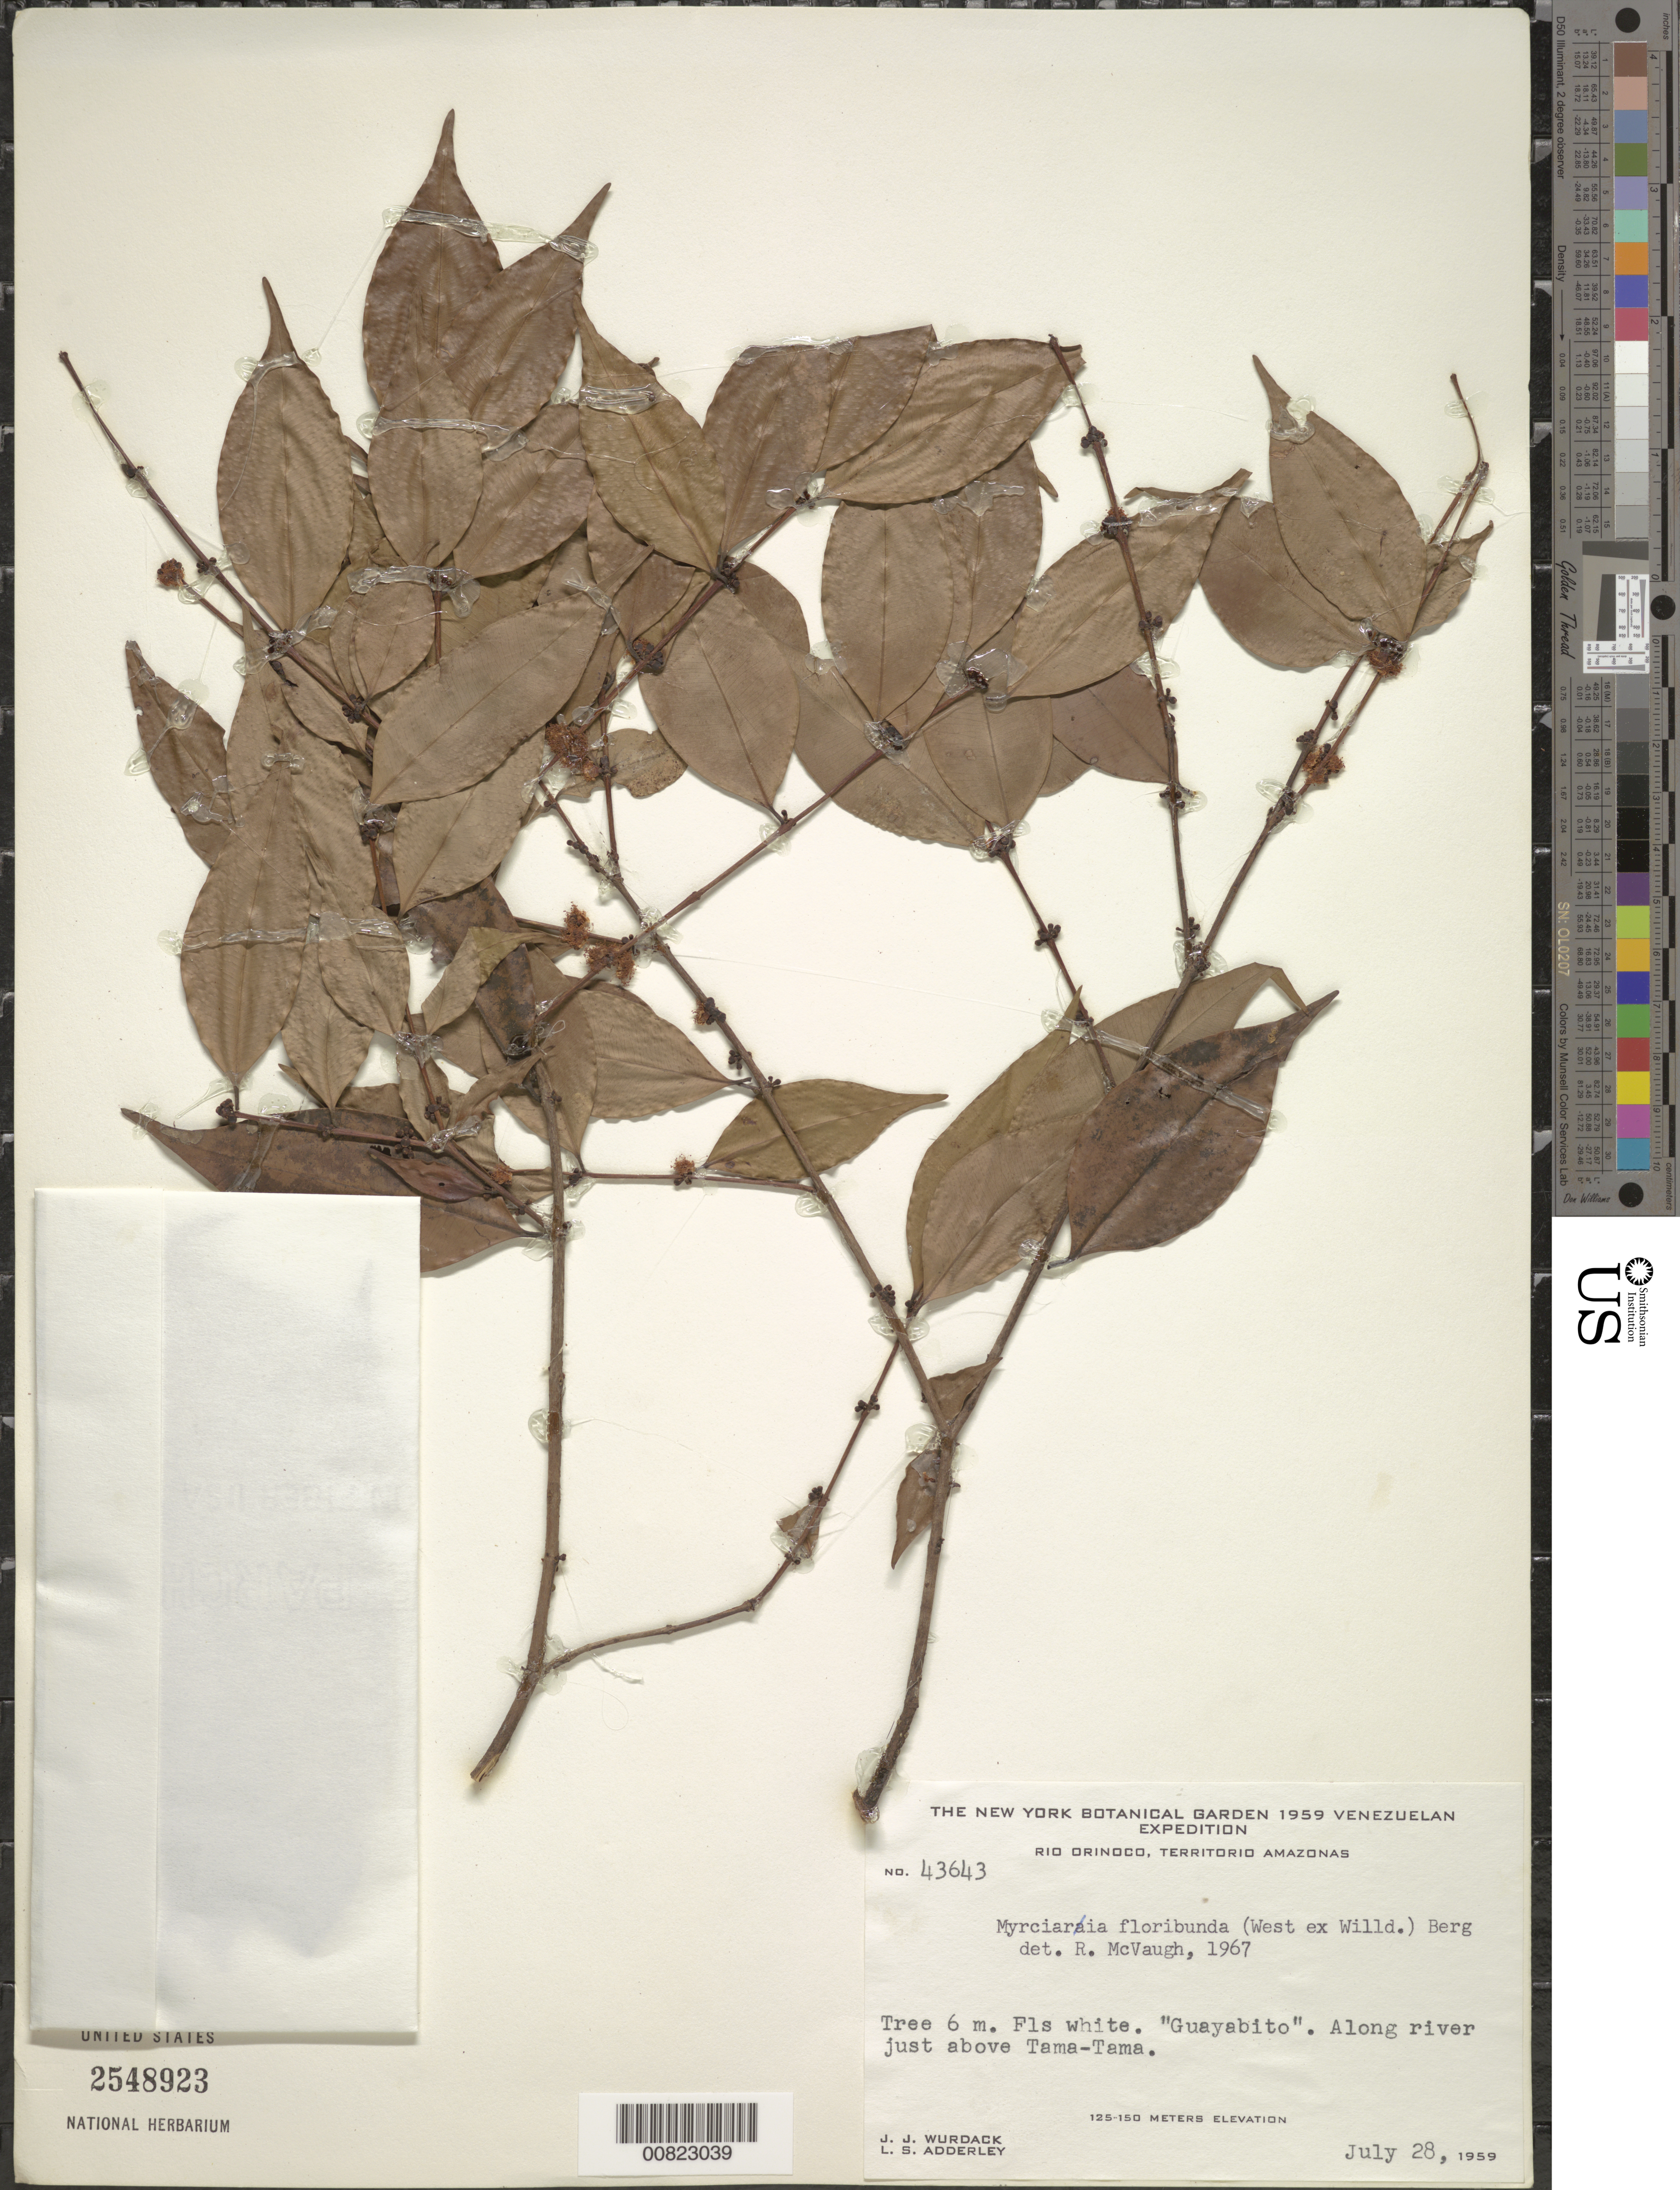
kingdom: Plantae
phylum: Tracheophyta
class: Magnoliopsida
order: Myrtales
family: Myrtaceae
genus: Myrciaria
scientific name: Myrciaria floribunda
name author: (H. West ex Willd.) O. Berg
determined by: McVaugh, R.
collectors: J. J. Wurdack & L. S. Adderley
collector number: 43643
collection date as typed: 28-Jul-59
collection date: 1959-07-28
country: Venezuela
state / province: Amazonas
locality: Río Orinoco, Tama-Tama, just above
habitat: Along river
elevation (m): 125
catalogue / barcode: US 2548923